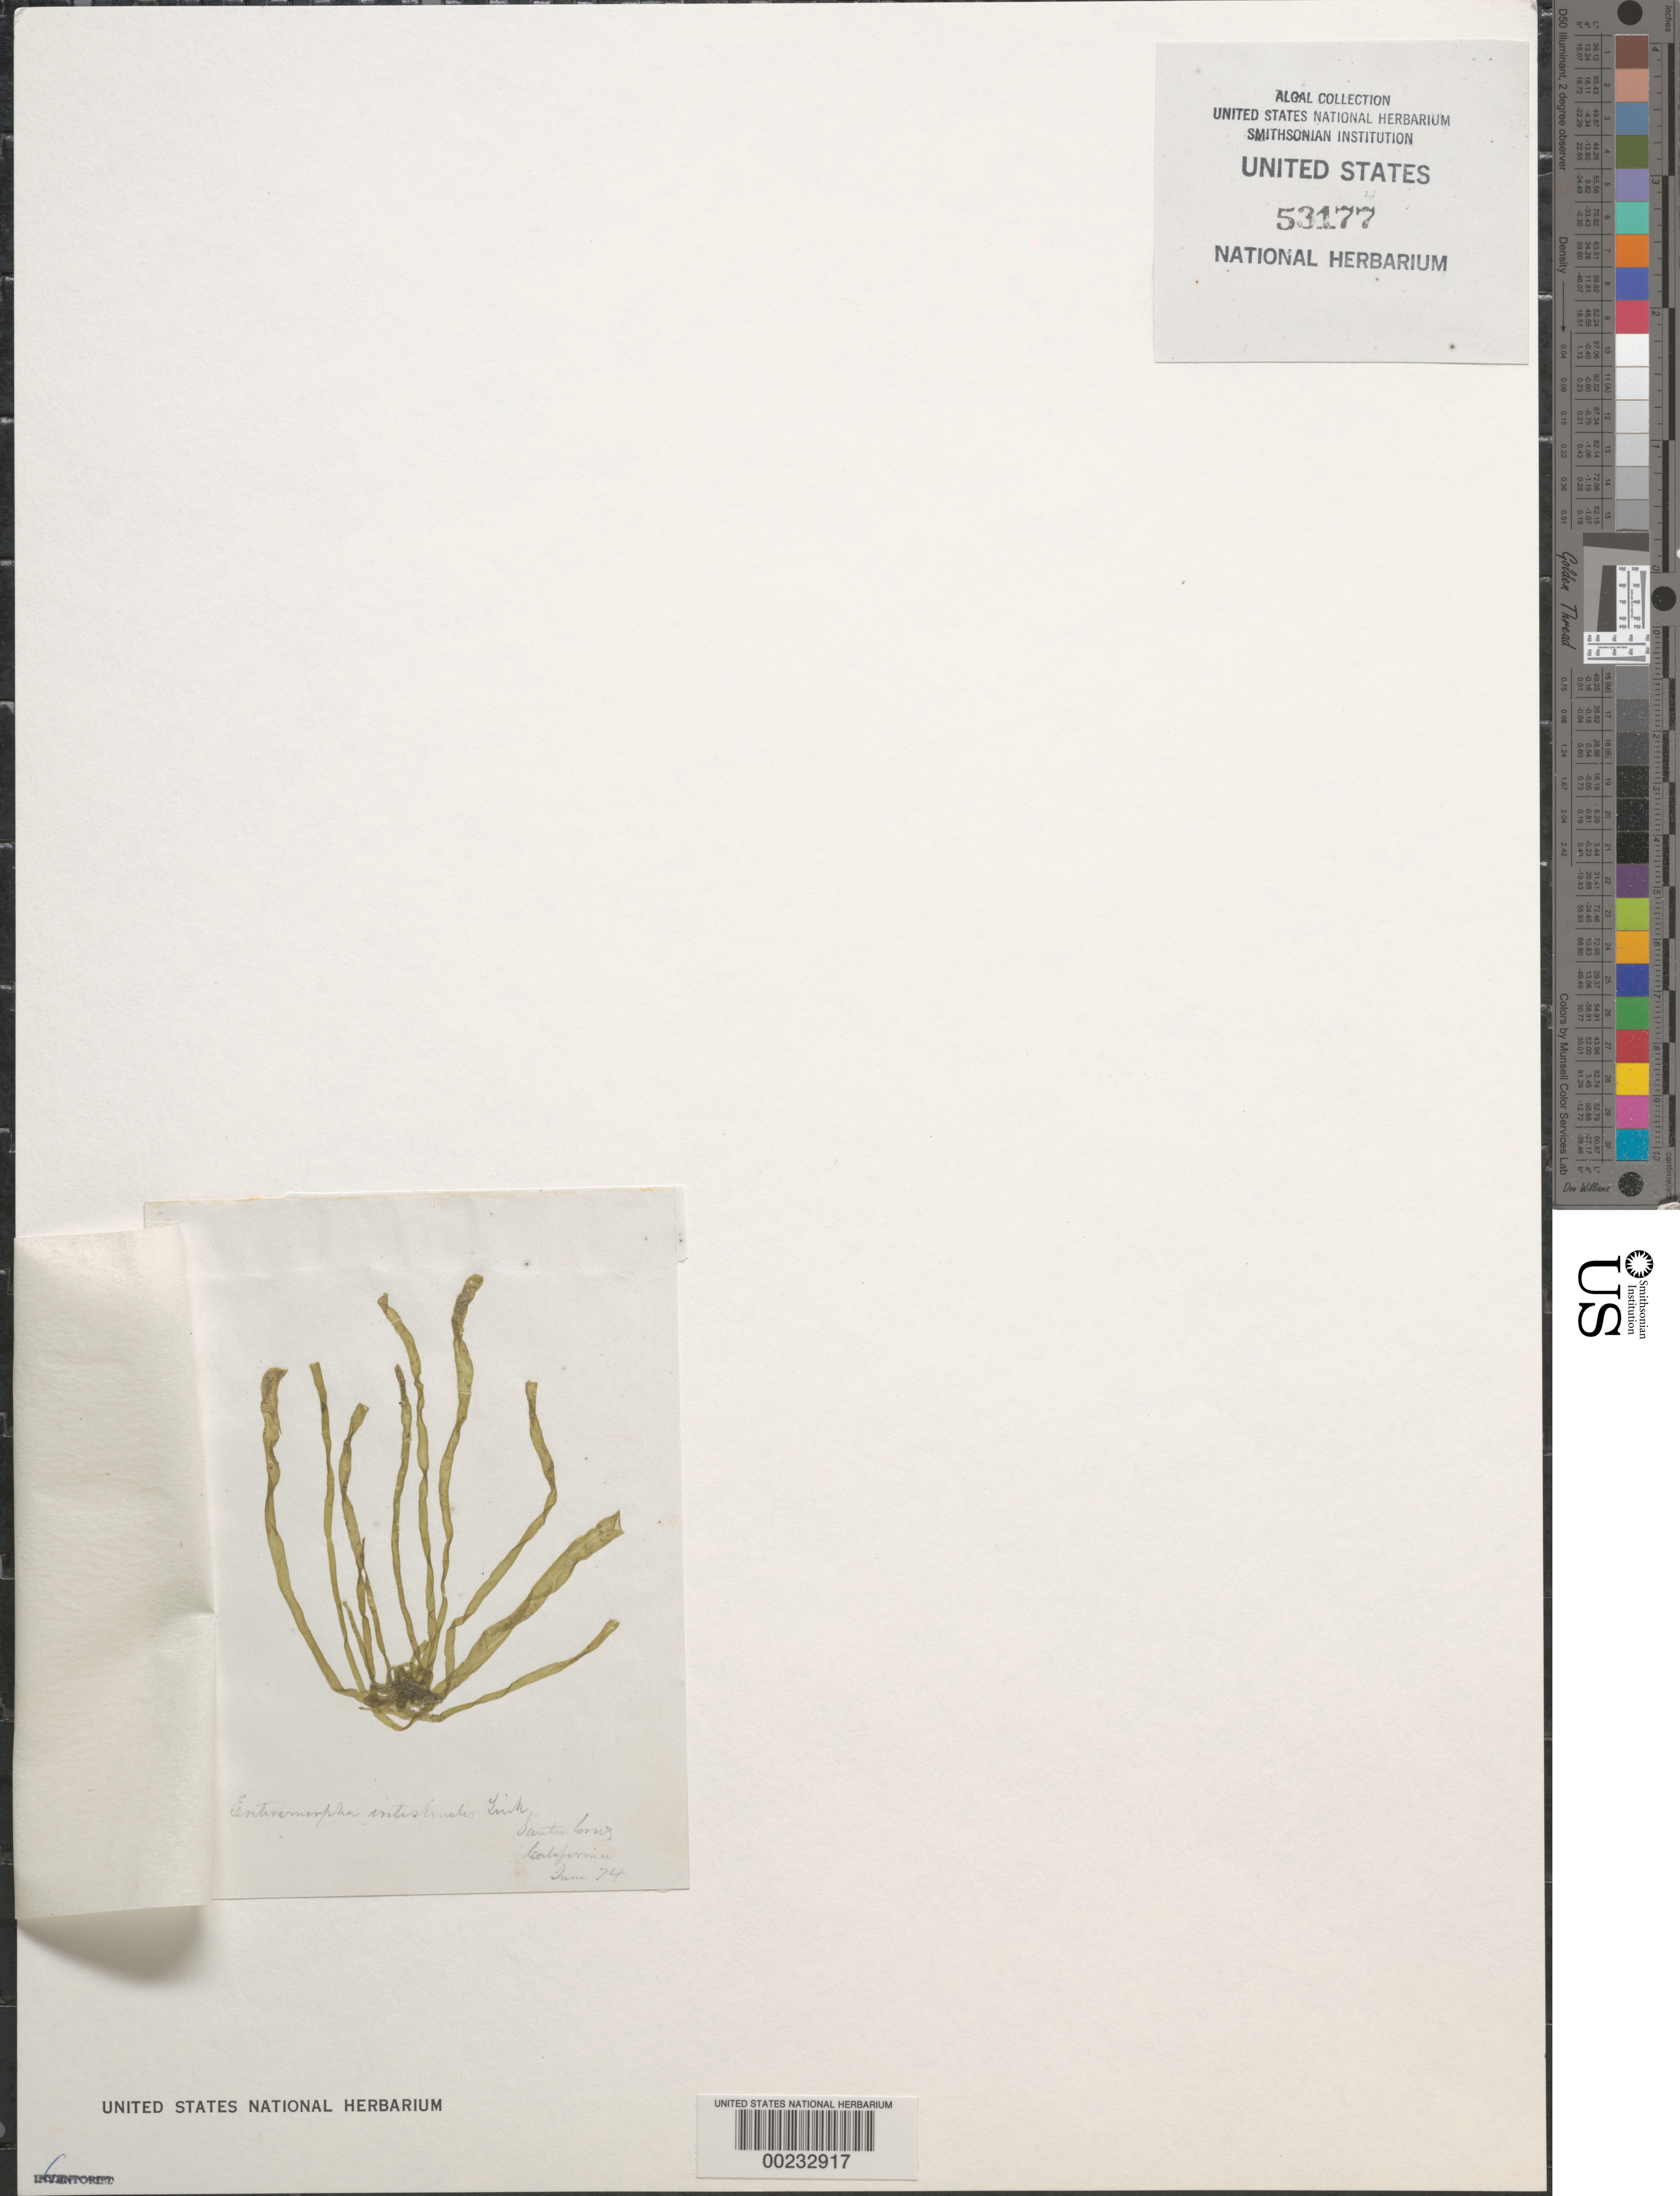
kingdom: Plantae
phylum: Chlorophyta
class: Ulvophyceae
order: Ulvales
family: Ulvaceae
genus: Ulva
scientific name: Ulva intestinalis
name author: L.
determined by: Algae name updating Project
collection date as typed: Jun 1874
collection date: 1874-06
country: United States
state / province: California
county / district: Santa Cruz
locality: Santa Cruz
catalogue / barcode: US 53177